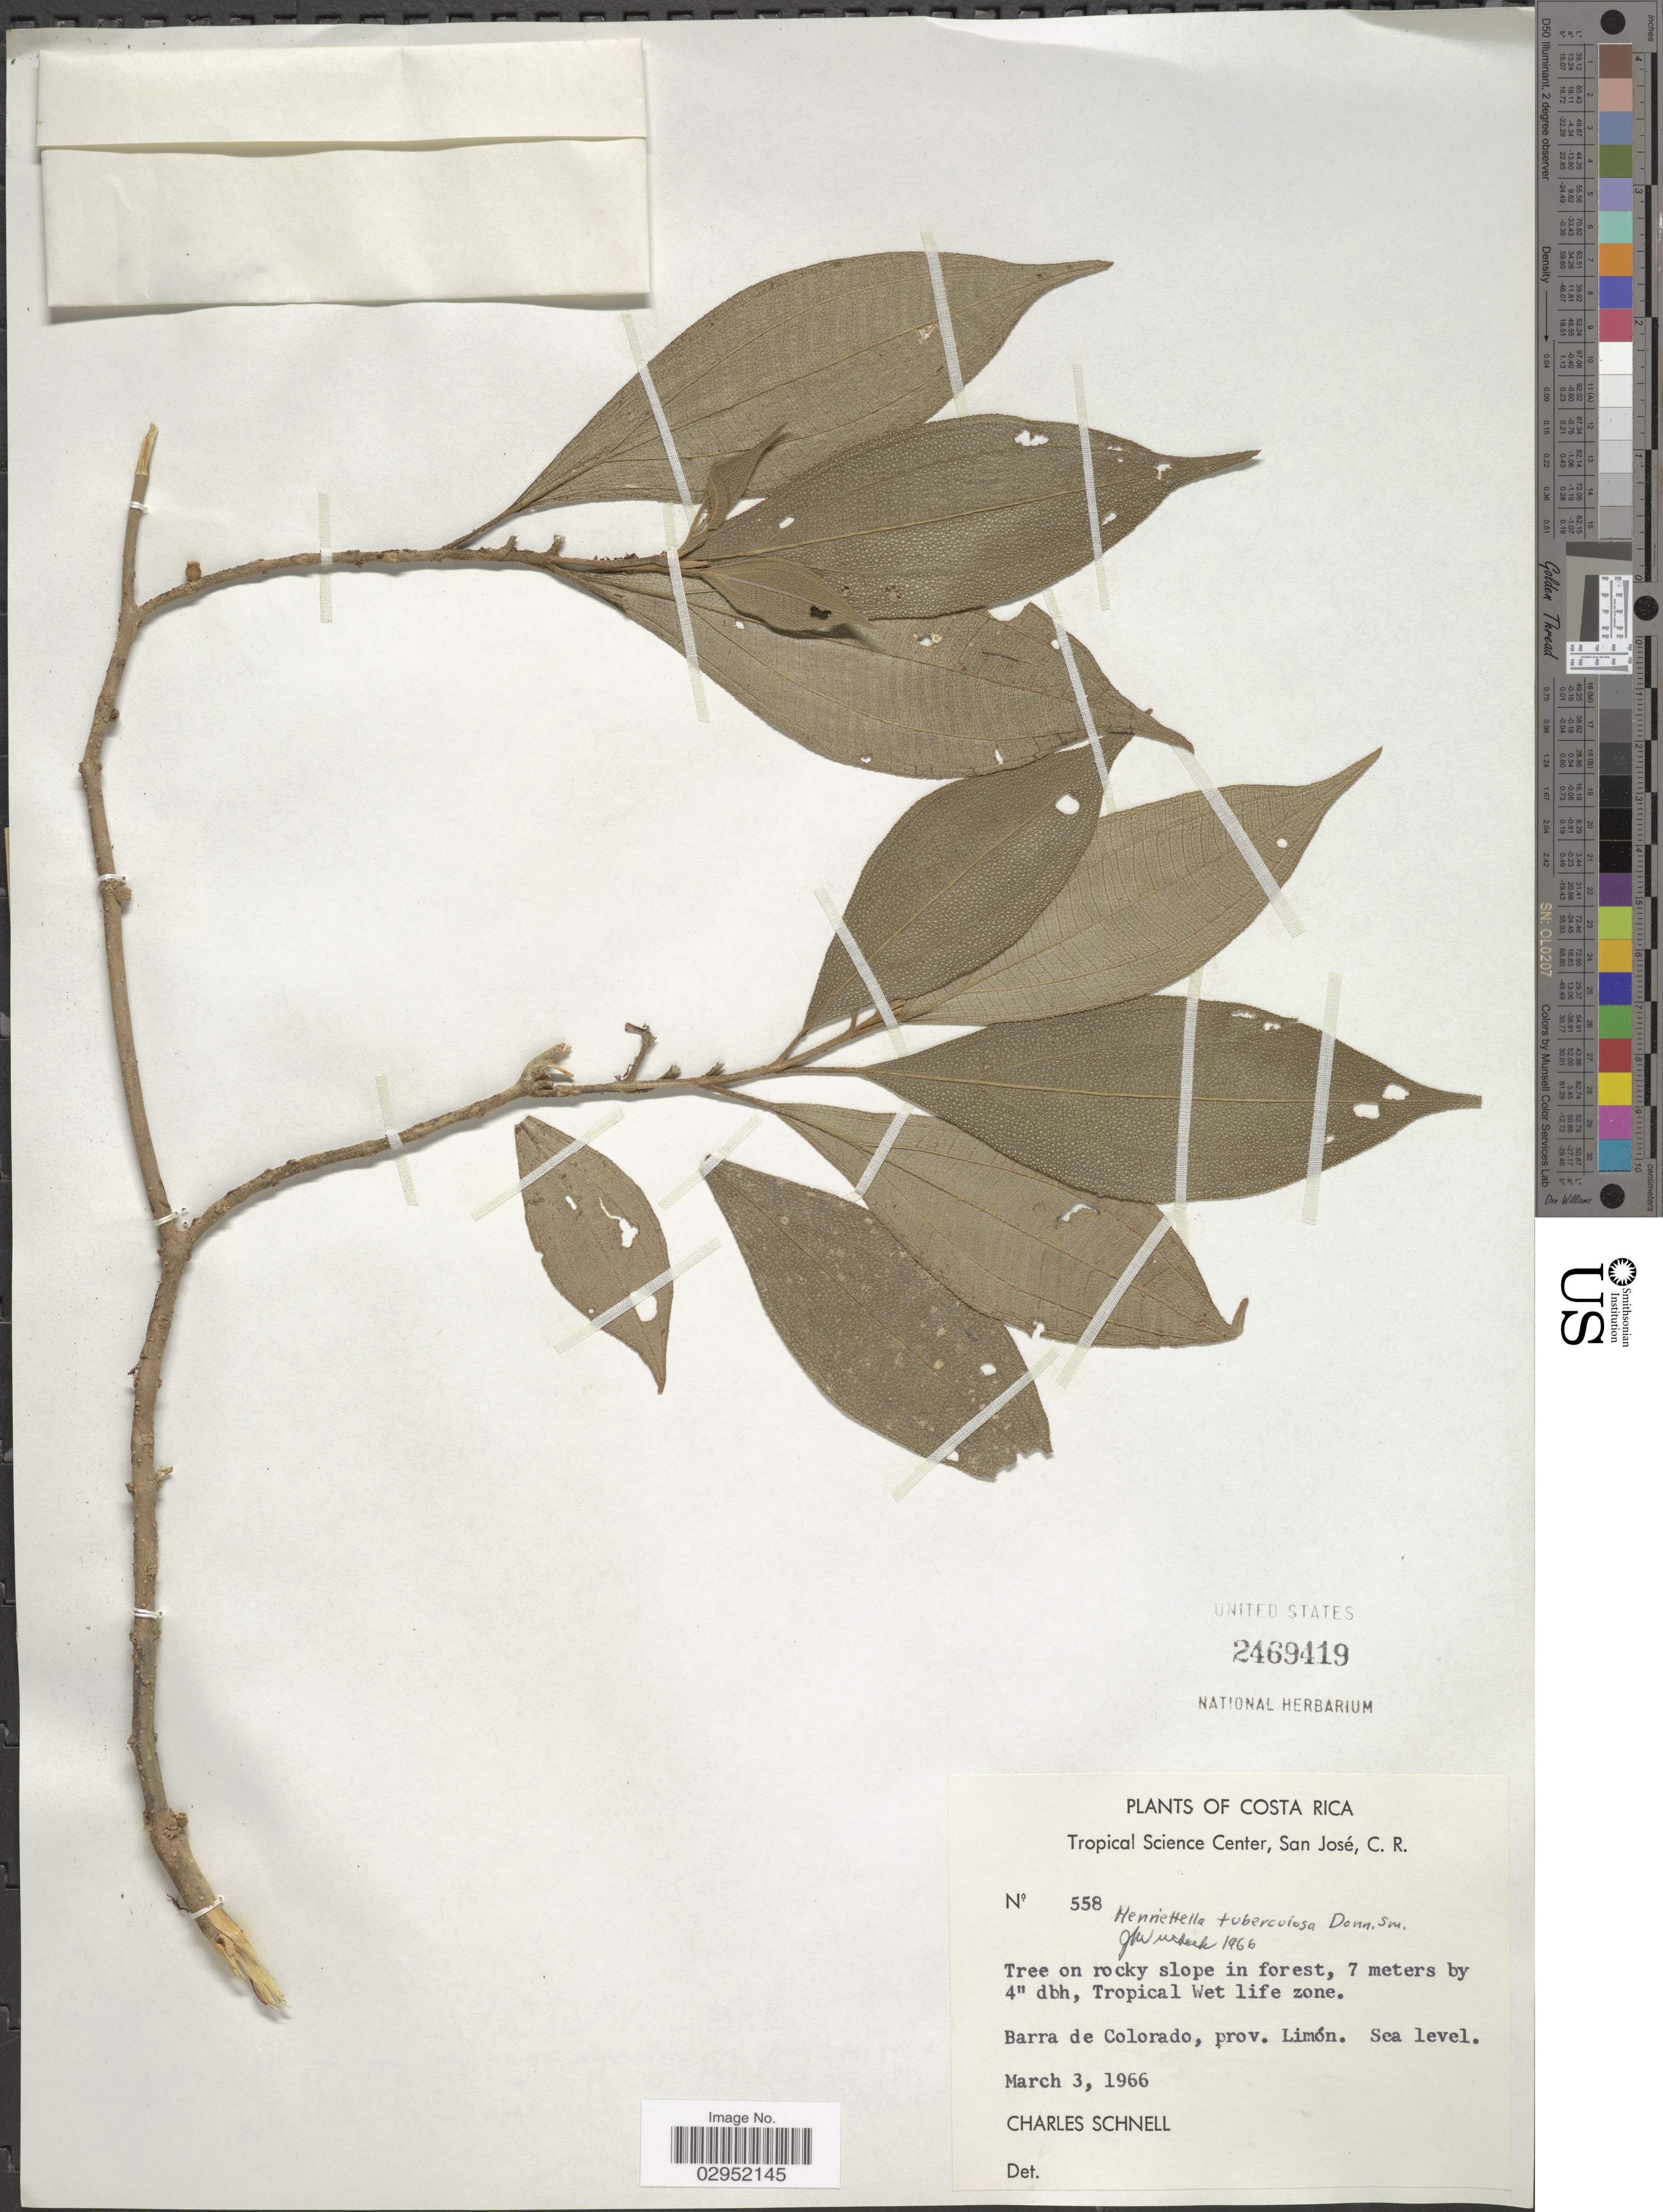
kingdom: Plantae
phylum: Tracheophyta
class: Magnoliopsida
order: Myrtales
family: Melastomataceae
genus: Henriettea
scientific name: Henriettea tuberculosa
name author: (Donn. Sm.) L.O. Williams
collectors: C. Schnell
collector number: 558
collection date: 1966-03-03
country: Costa Rica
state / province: Limón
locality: Barra de Colorado.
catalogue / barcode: US 2469419